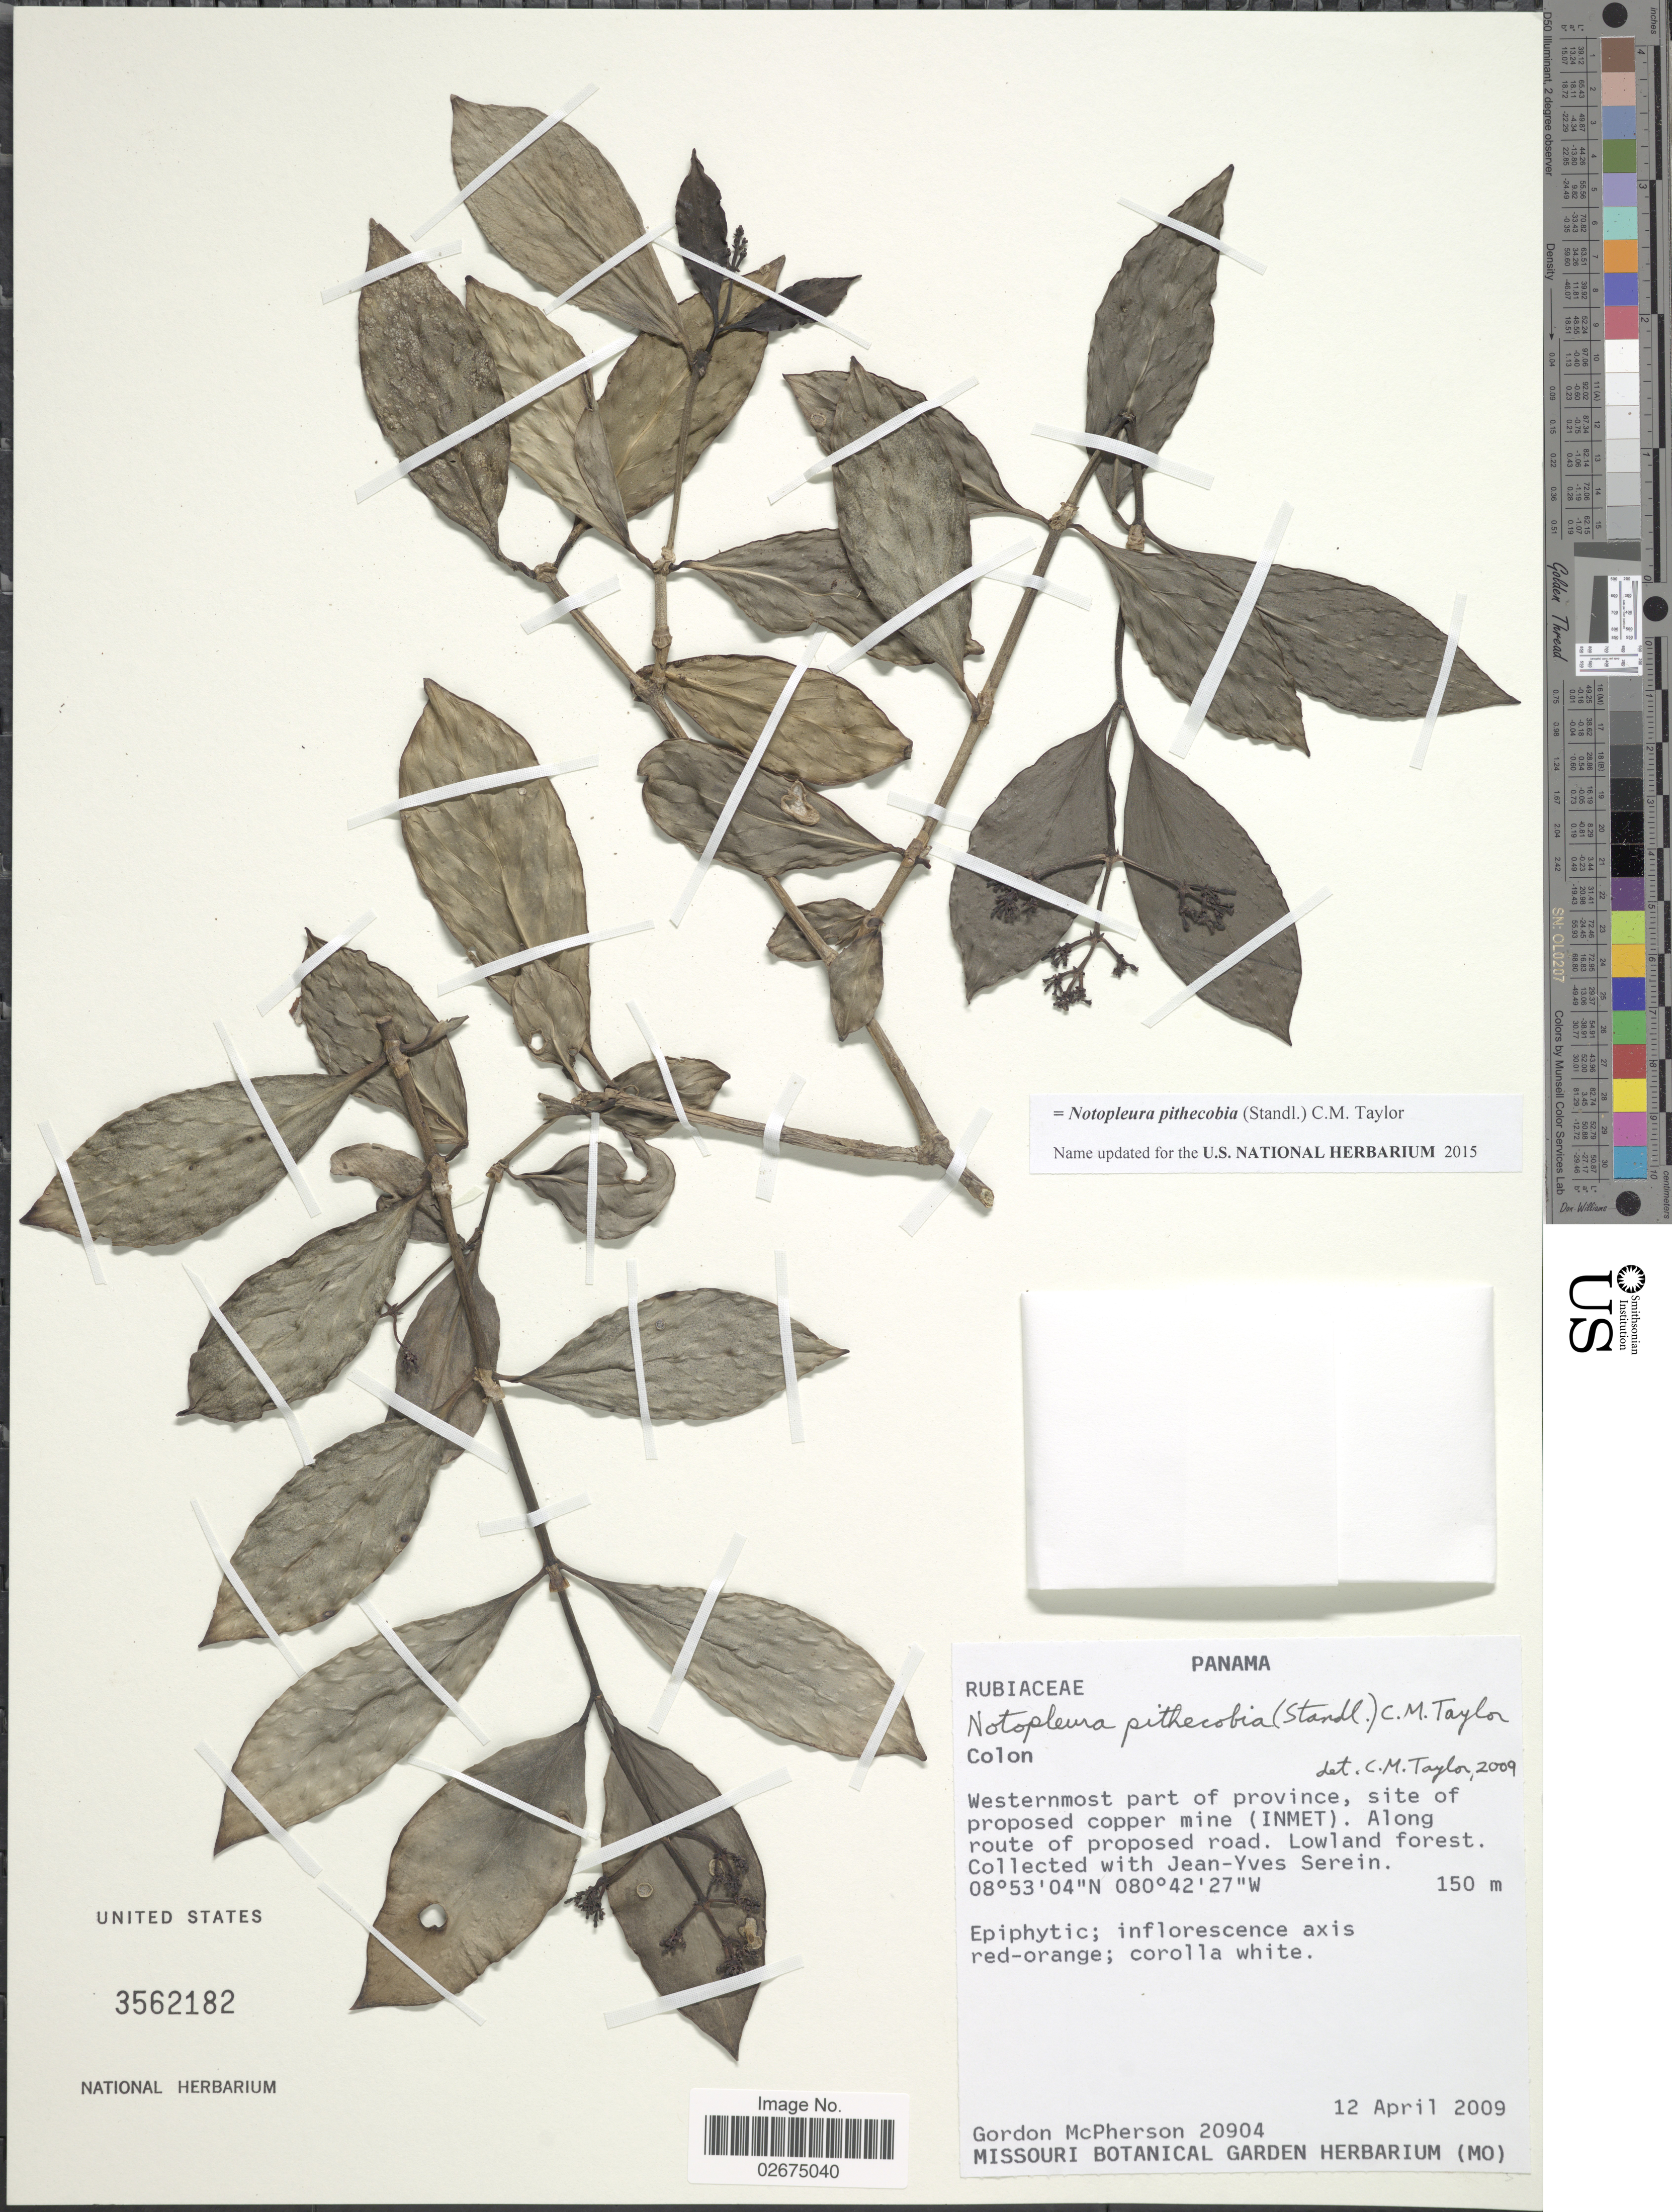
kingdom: Plantae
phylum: Tracheophyta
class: Magnoliopsida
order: Gentianales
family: Rubiaceae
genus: Notopleura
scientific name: Notopleura pithecobia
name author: (Standl.) C.M. Taylor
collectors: G. D. McPherson & J. Serein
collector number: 20904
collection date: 2009-04-12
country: Panama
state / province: Colón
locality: Westernmost part of province, site of proposed copper mine (INMET). Along route of proposed road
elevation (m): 150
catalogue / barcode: US 3562182